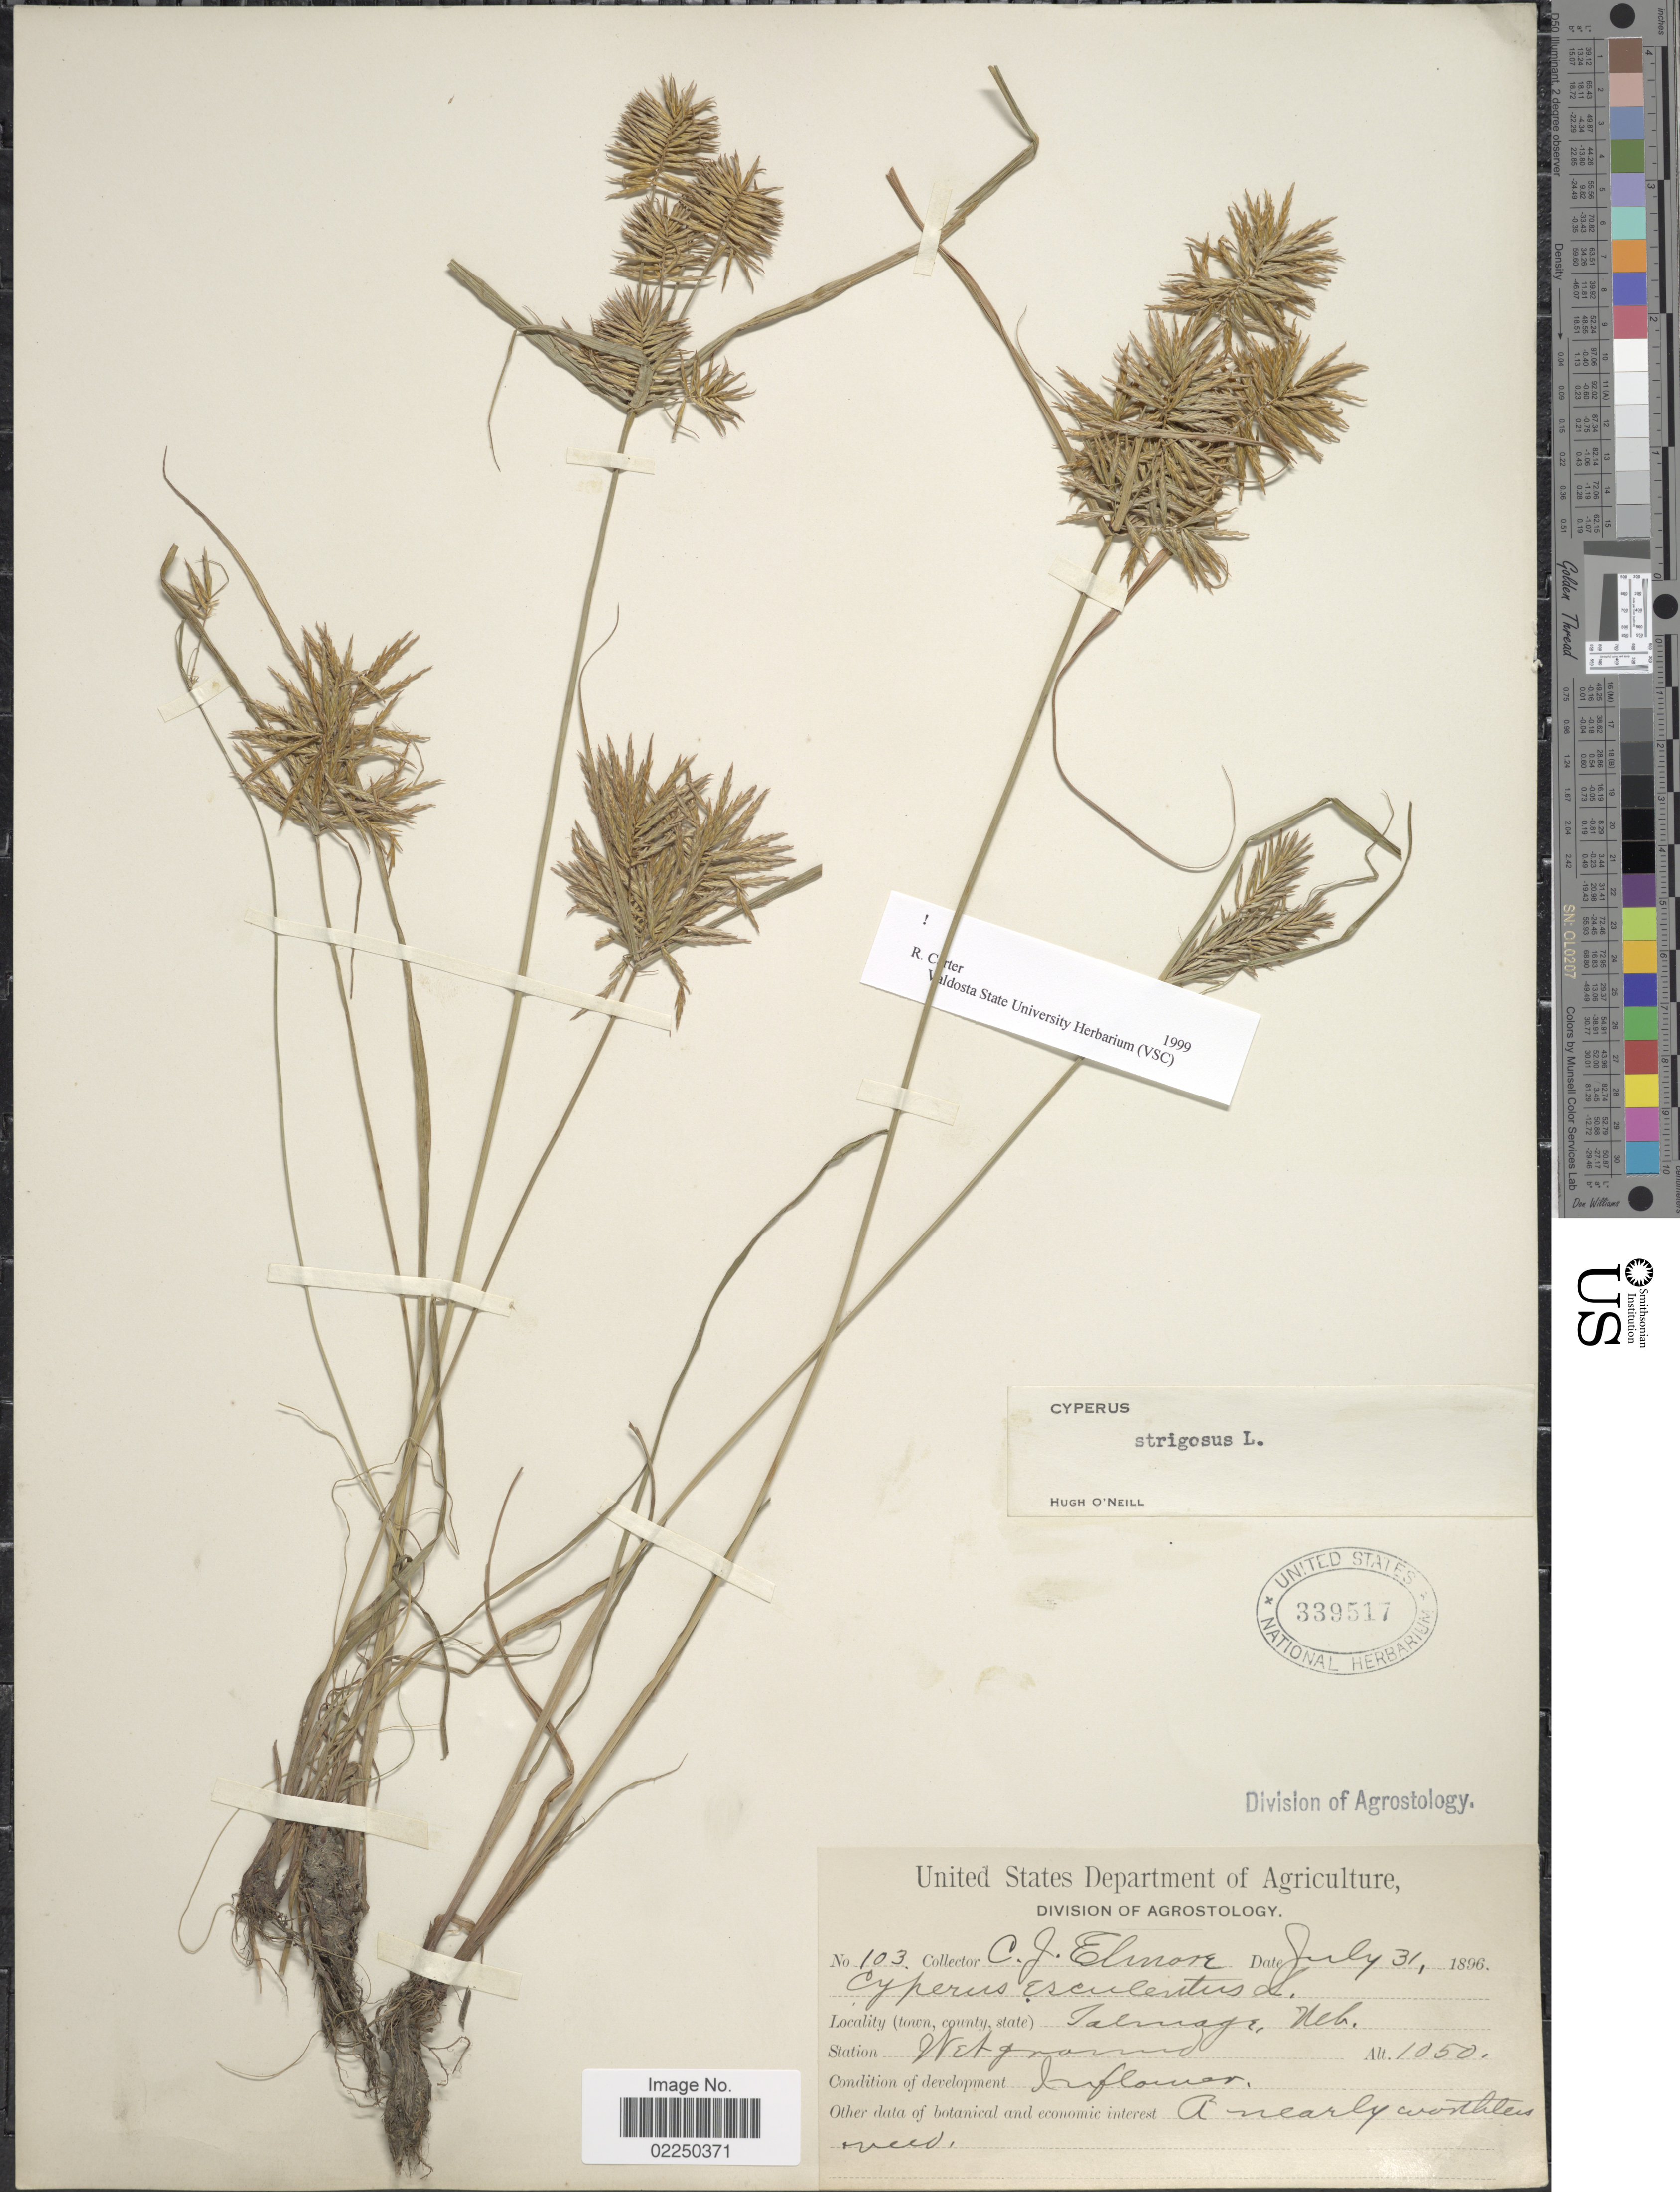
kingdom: Plantae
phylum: Tracheophyta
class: Liliopsida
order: Poales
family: Cyperaceae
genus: Cyperus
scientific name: Cyperus strigosus L.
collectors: C. Elmore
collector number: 103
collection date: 1896-07-31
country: United States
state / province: Nebraska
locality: Talmage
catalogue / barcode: US 339517